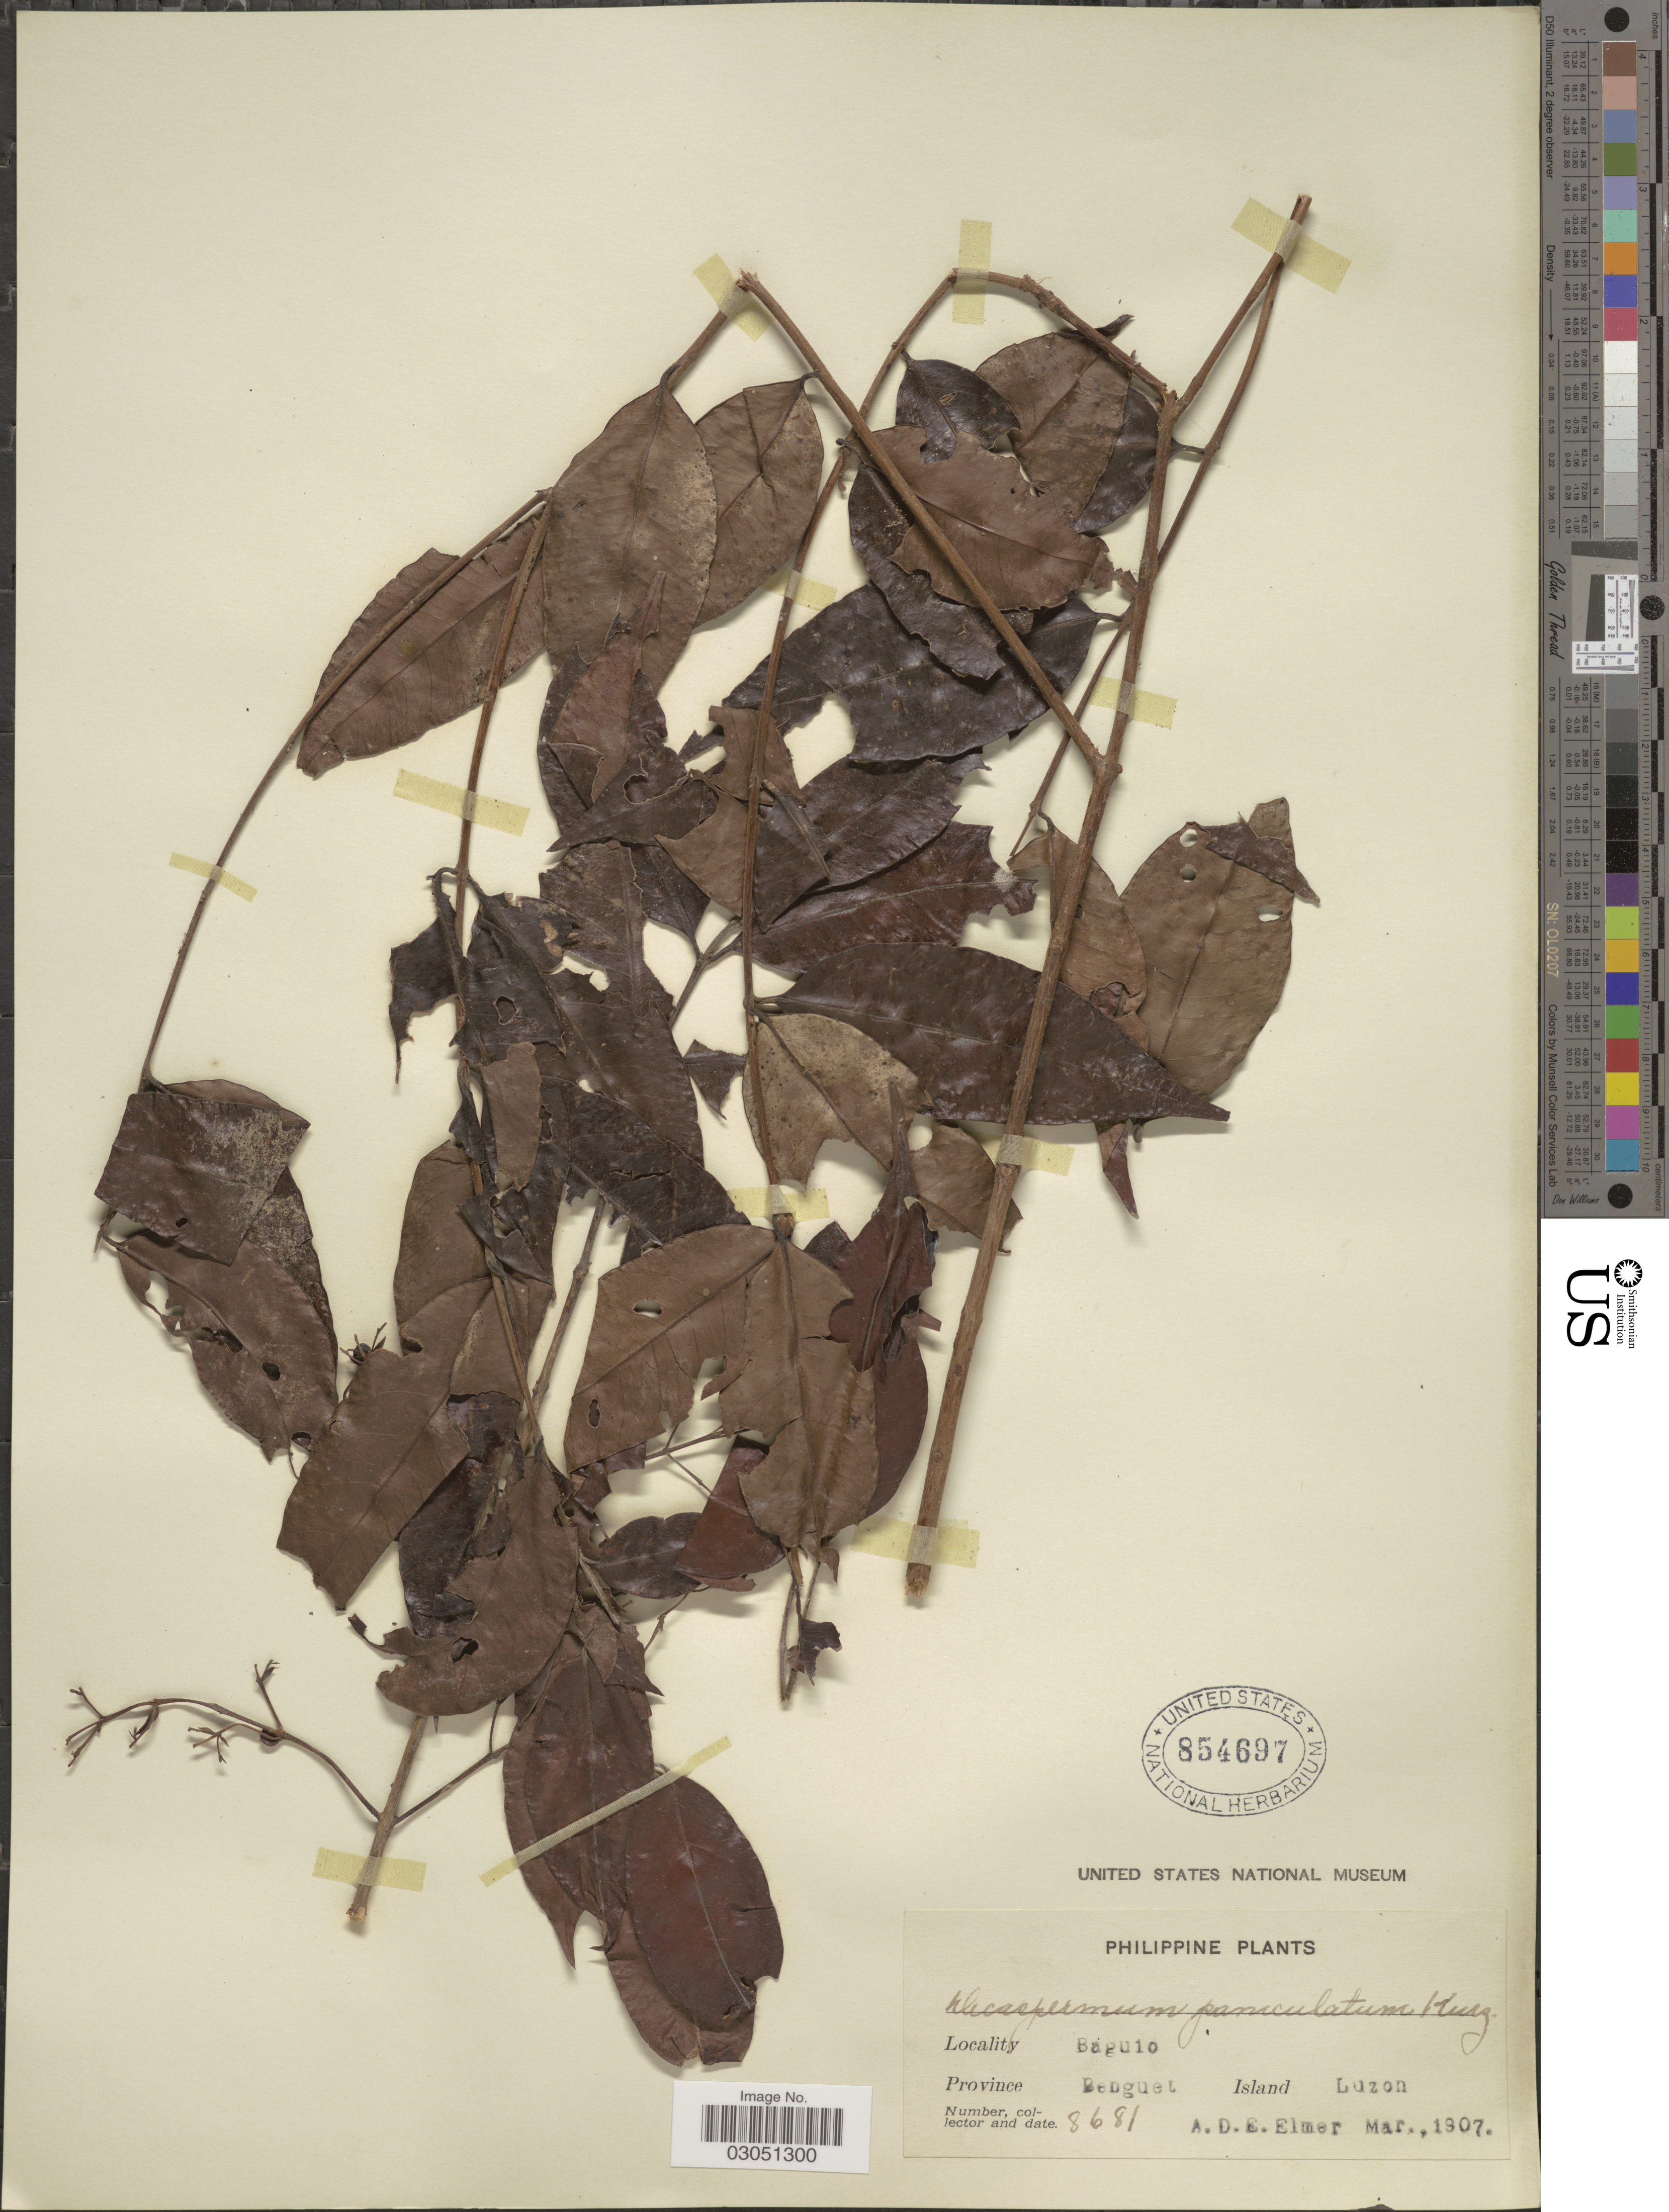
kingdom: Plantae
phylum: Tracheophyta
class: Magnoliopsida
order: Myrtales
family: Myrtaceae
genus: Decaspermum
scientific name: Decaspermum fruticosum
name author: J.R. Forst. & G. Forst.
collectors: A. D. E. Elmer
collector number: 8681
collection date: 1907-03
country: Philippines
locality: Baguio, Province Benguet, Island Luzon.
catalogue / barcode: US 854697